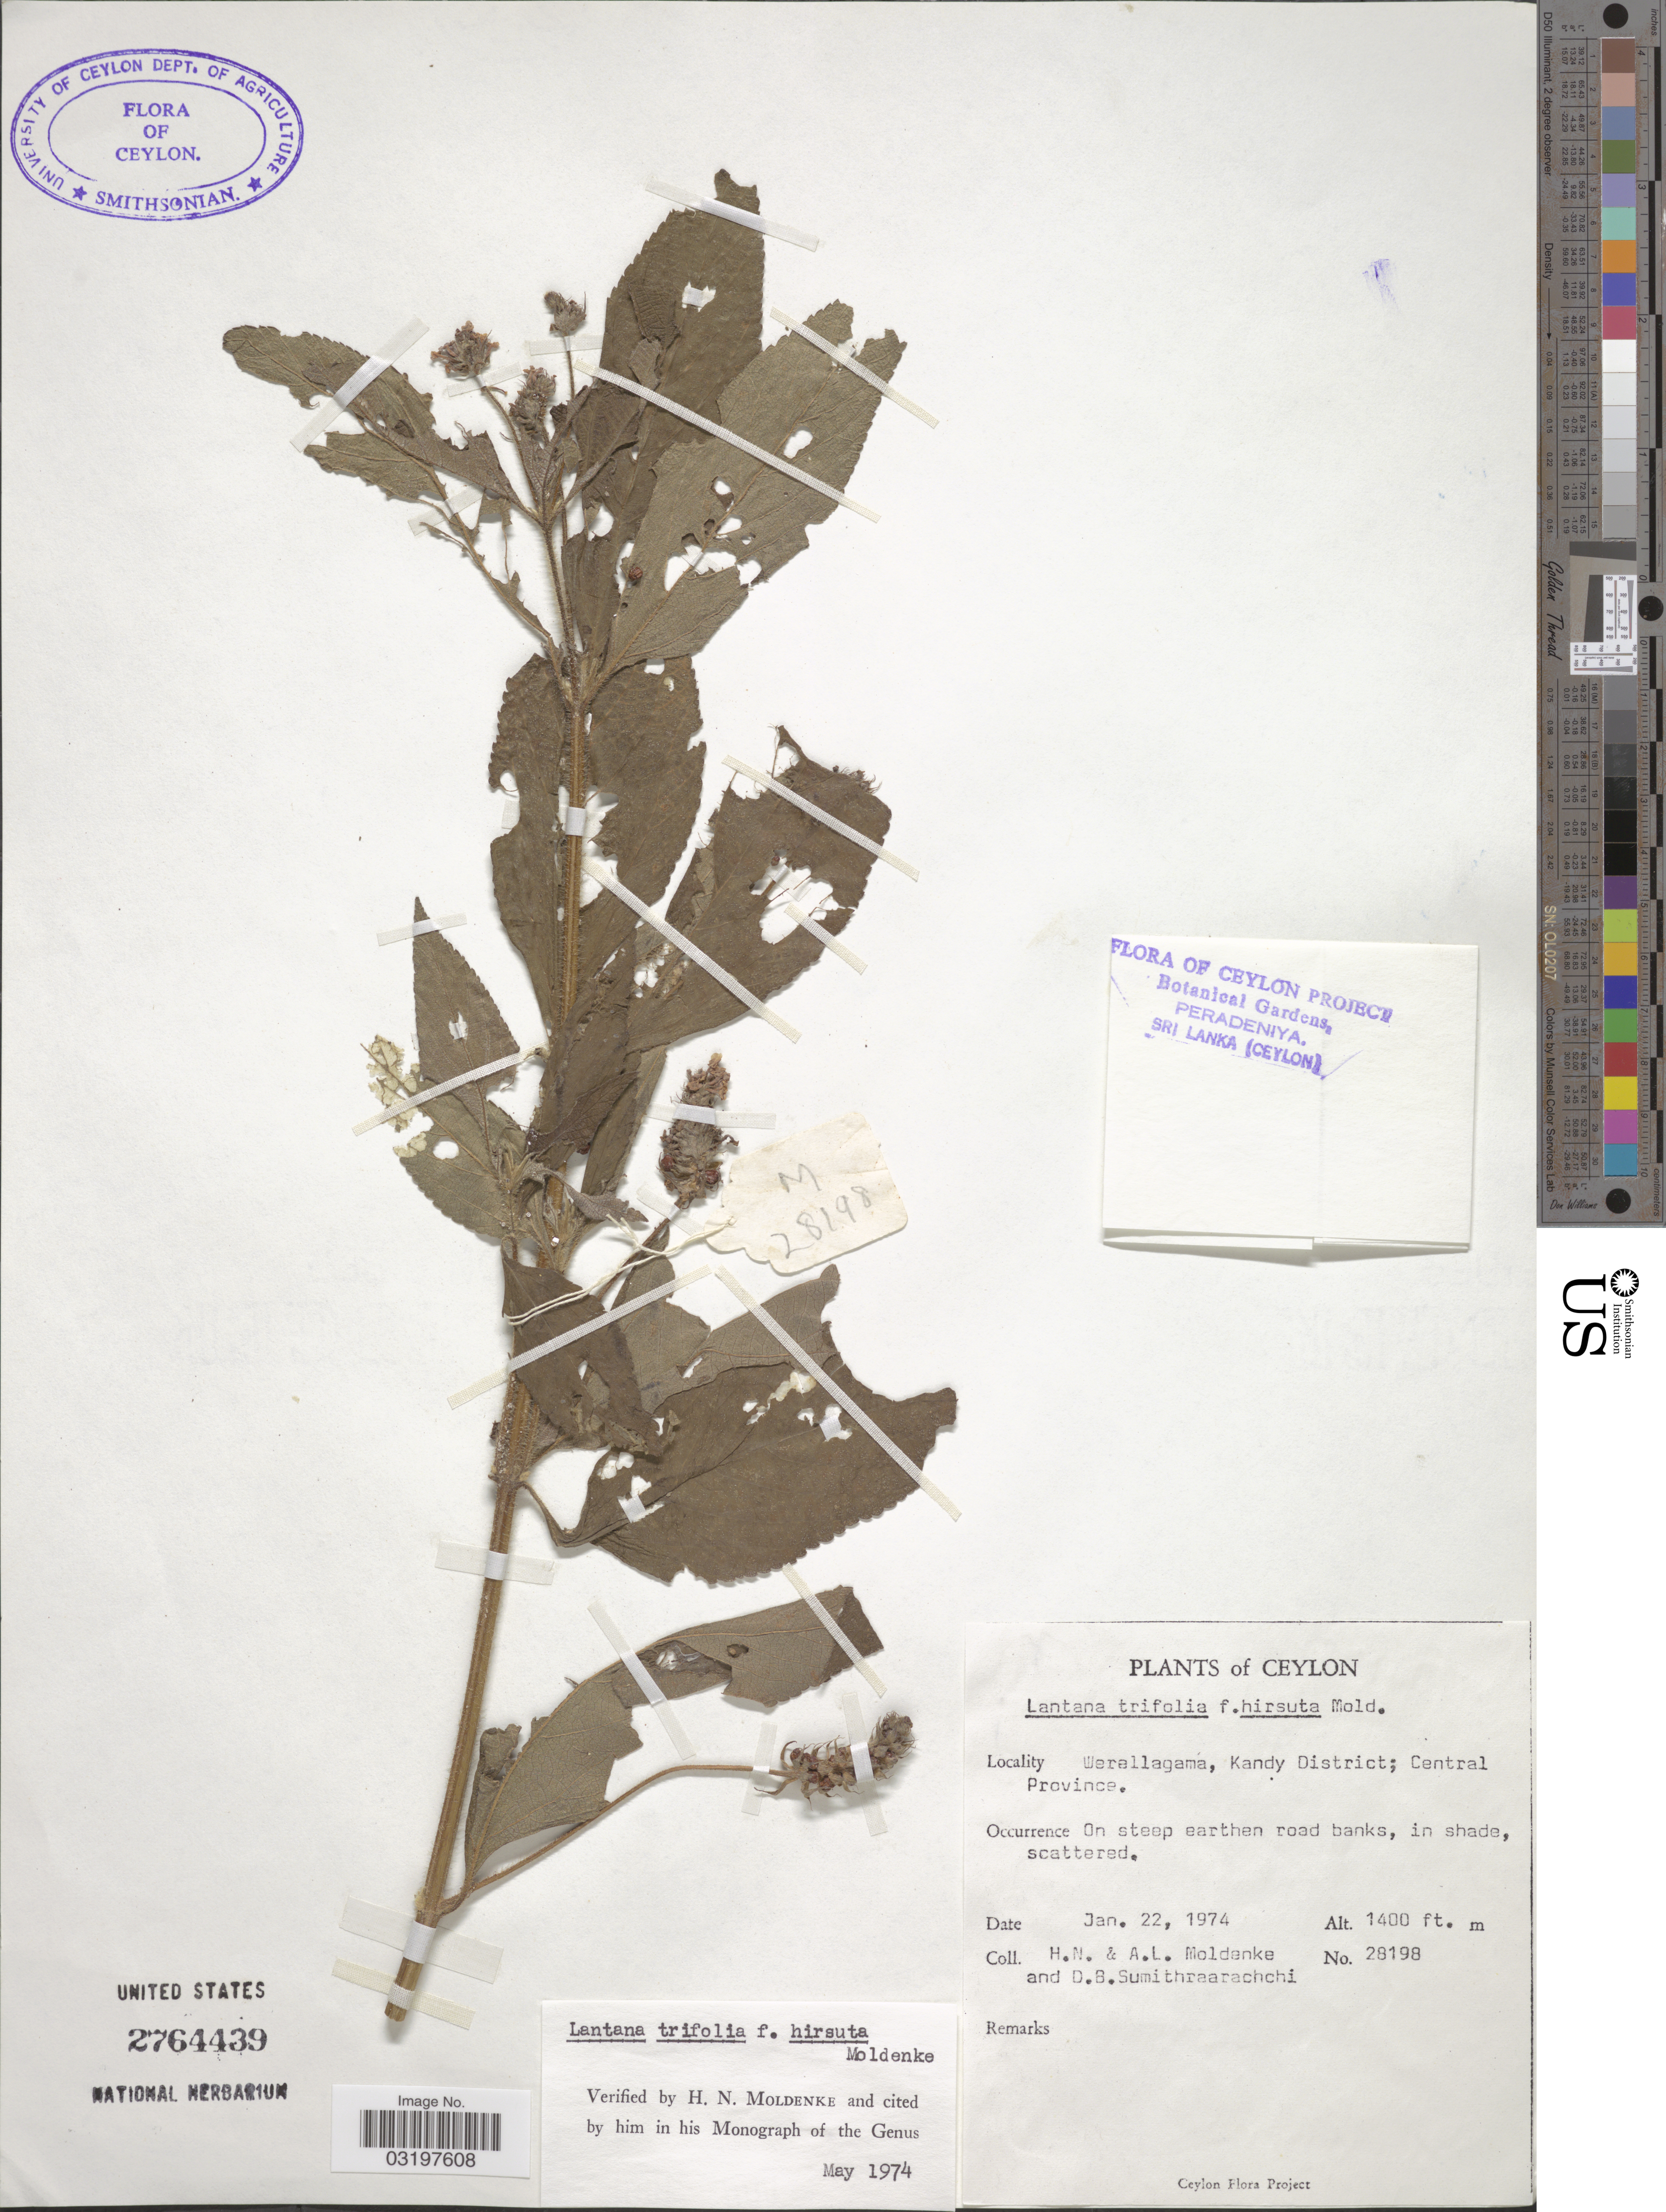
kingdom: Plantae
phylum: Tracheophyta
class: Magnoliopsida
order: Lamiales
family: Verbenaceae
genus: Lantana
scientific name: Lantana trifolia f. hirsuta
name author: Moldenke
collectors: H. N. Moldenke, A. L. Moldenke & D. B. Sumithraarachchi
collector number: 28198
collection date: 1974-01-22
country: Sri Lanka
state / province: Central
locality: Ceylon. Werellagama, Kandy District.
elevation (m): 427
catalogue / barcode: US 2764439